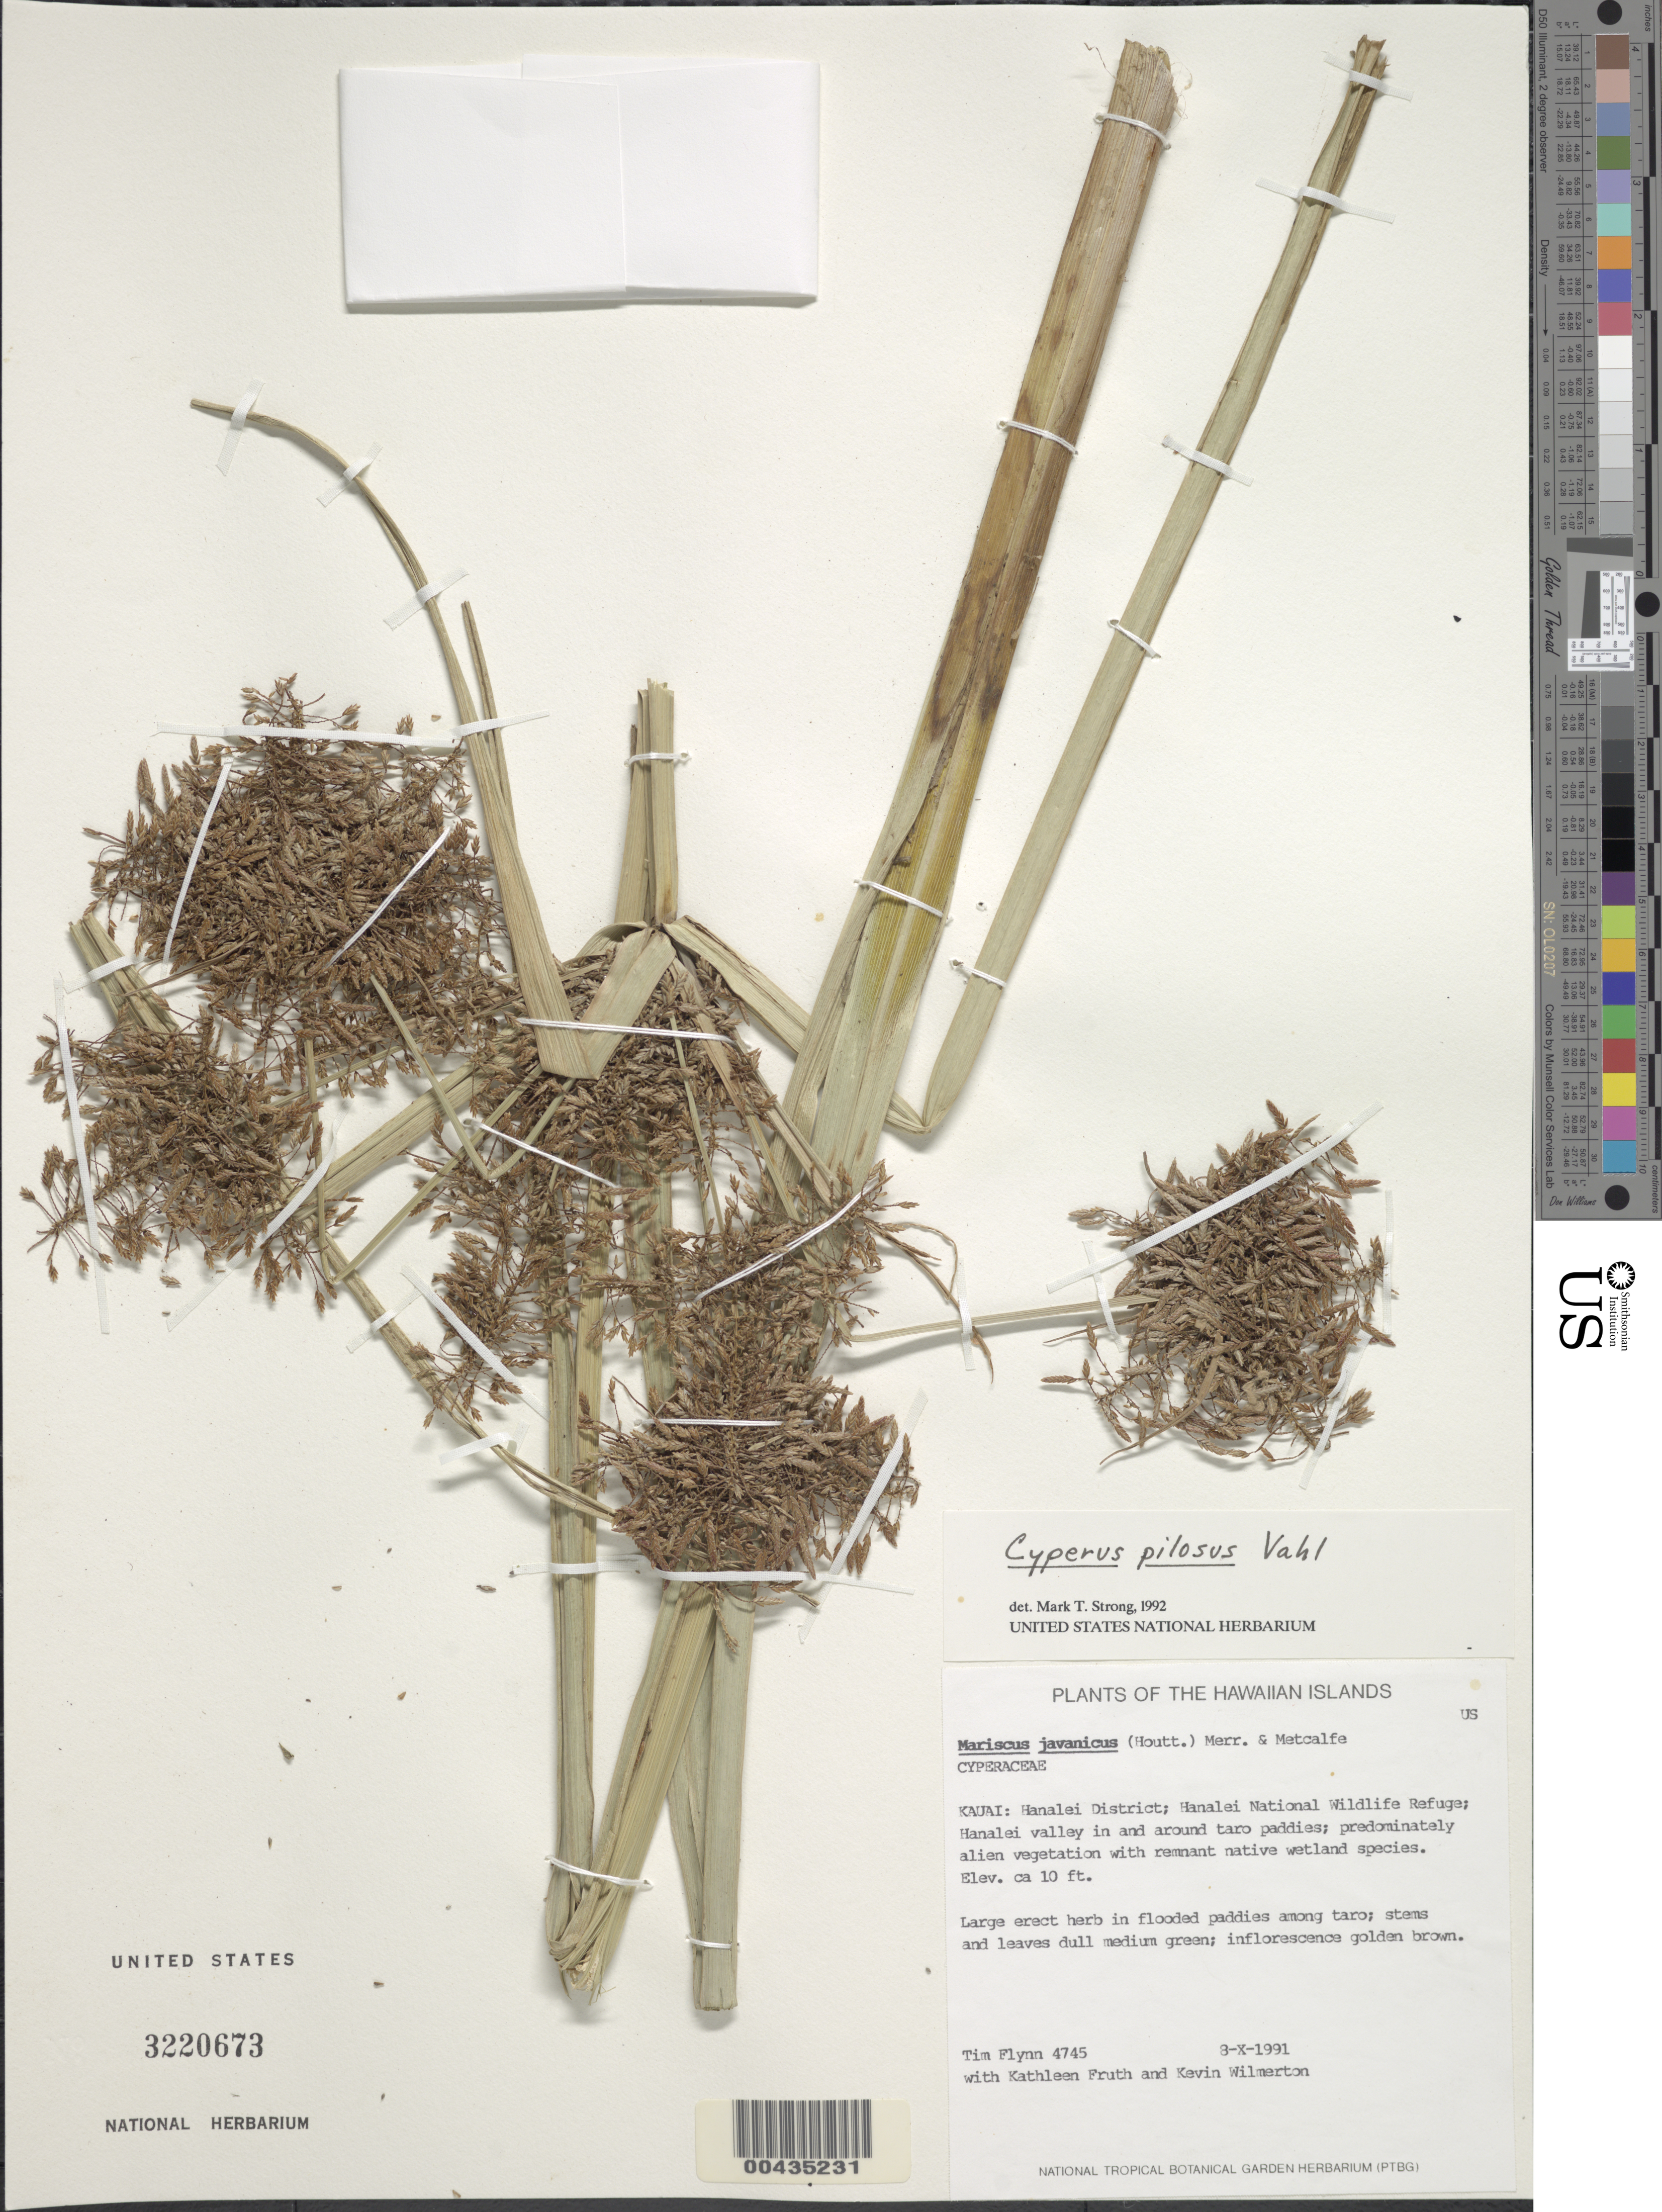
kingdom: Plantae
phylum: Tracheophyta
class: Liliopsida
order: Poales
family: Cyperaceae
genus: Cyperus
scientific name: Cyperus pilosus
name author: Vahl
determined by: Strong, M. T., (US), Smithsonian Institution - National Museum of Natural History (UNITED STATES)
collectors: T. W. Flynn, K. Fruth & K. Wilmerton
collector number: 4745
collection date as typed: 8 Oct 1991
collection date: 1991-10-08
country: United States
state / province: Hawaii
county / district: Kauai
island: Kaua'i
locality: Hanalei District, Hanalei National Wildlife Refuge, Hanalei Valley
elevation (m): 3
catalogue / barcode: US 3220673